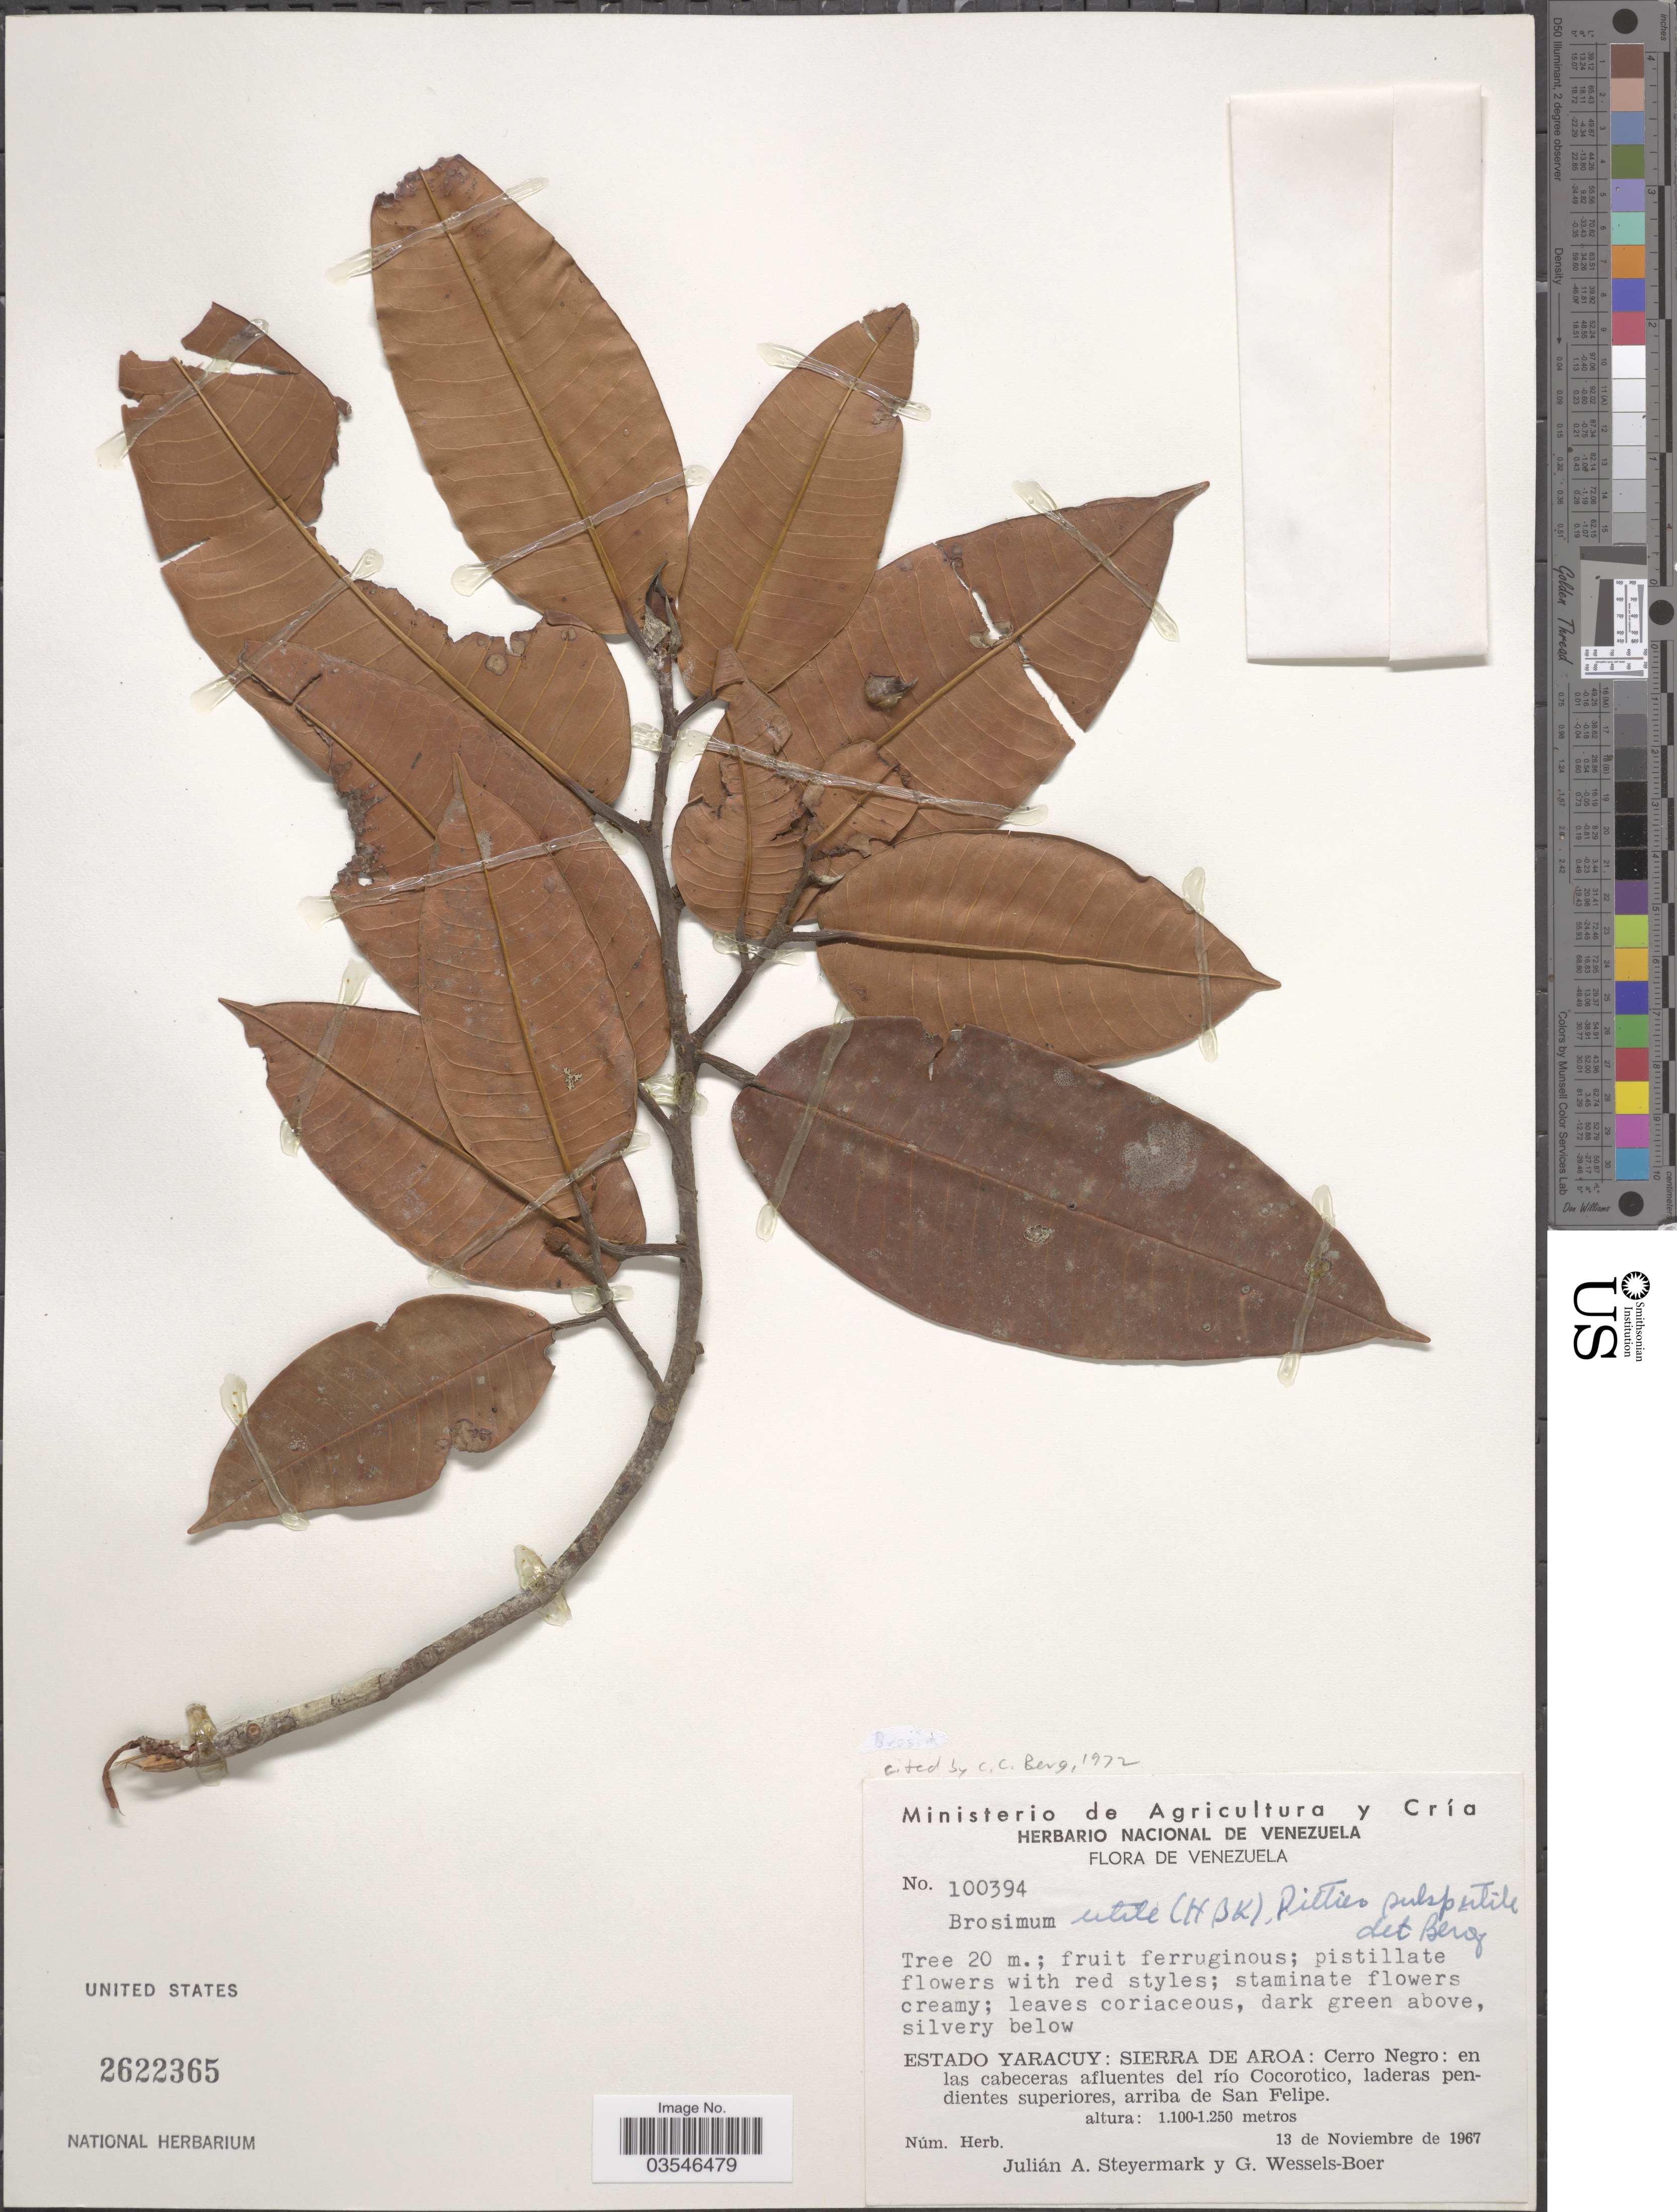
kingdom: Plantae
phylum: Tracheophyta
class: Magnoliopsida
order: Rosales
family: Moraceae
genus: Brosimum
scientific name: Brosimum utile subsp. utile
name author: (Kunth) Oken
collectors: J. Steyermark & G. Wessels Boer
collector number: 100394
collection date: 1967-11-13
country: Venezuela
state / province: Yaracuy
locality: Sierra de Aroa: Cerro Negro: en las cabeceras afluentes del río Cocorotico, laderas pendientes superiores, arriba de San Felipe.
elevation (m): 1100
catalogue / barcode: US 2622365